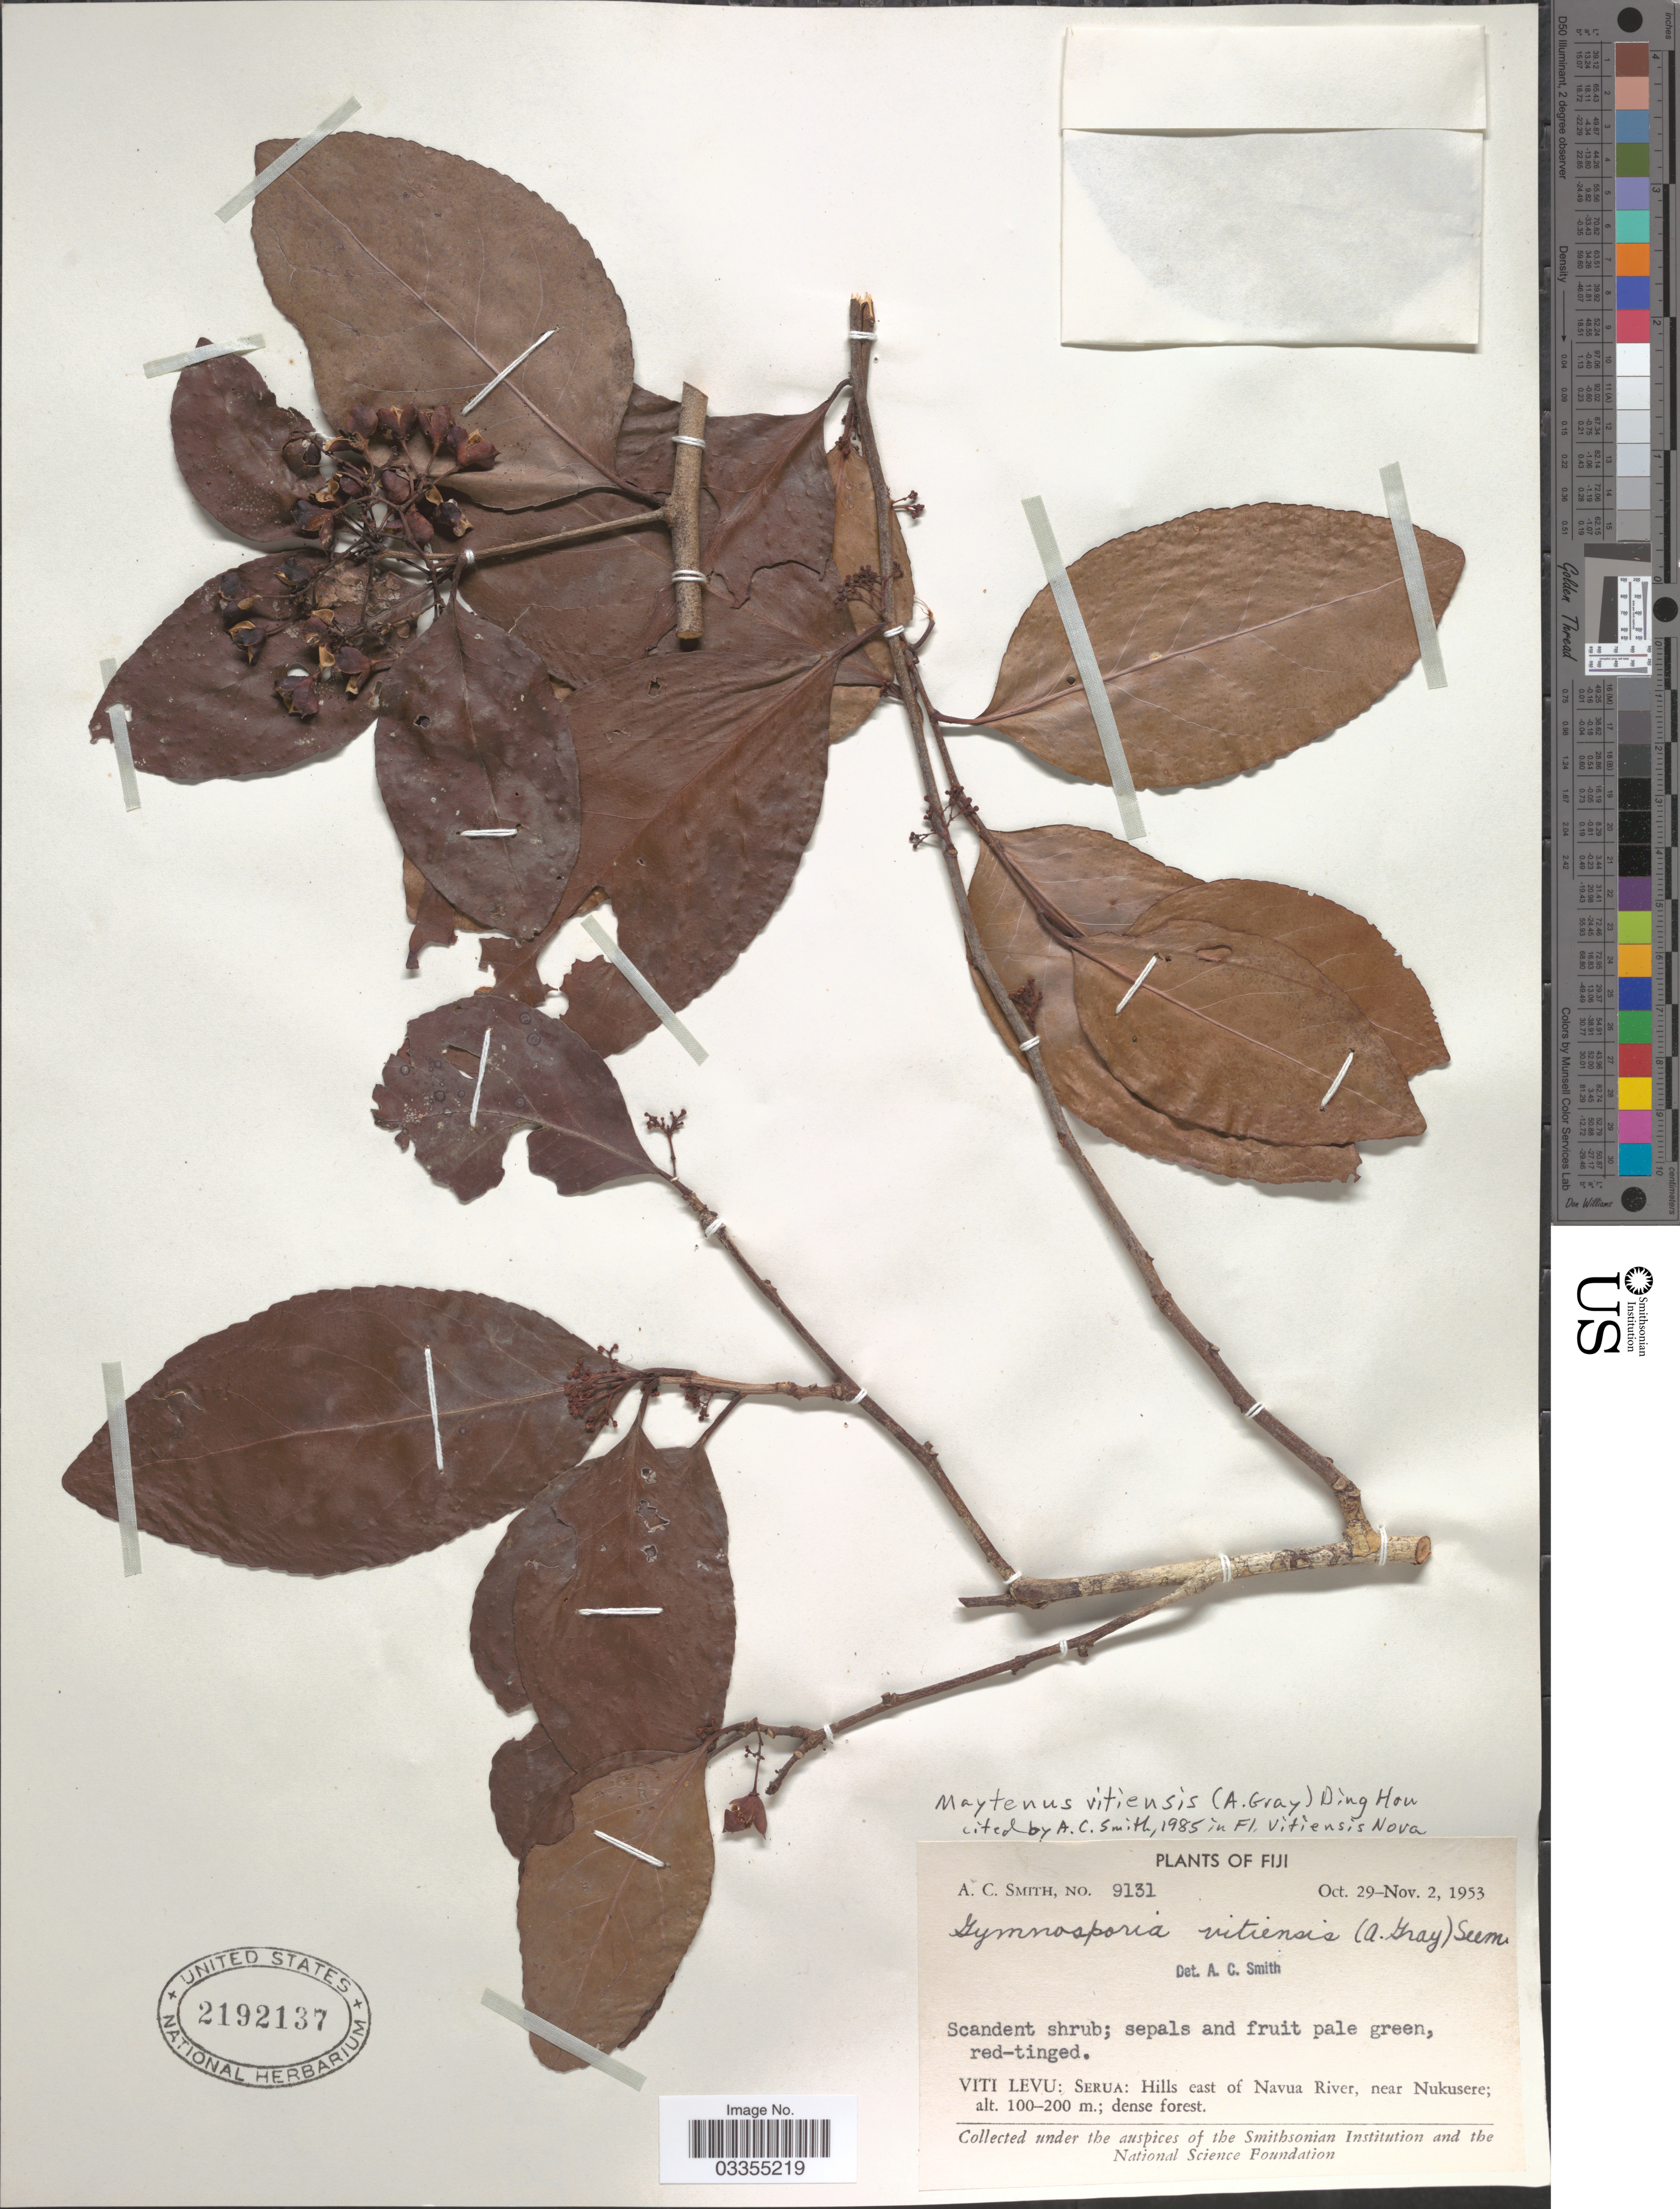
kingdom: Plantae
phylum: Tracheophyta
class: Magnoliopsida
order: Celastrales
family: Celastraceae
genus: Gymnosporia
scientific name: Gymnosporia vitiensis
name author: Seem.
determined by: Wagner, W. L., (BOT), Smithsonian Institution - National Museum of Natural History (UNITED STATES)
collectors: A. C. Smith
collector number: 9131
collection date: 1953-10-29/1953-11-02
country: Fiji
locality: Viti Levu: Serua: Hills east of Navua River, near Nukusere.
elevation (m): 100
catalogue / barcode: US 2192137